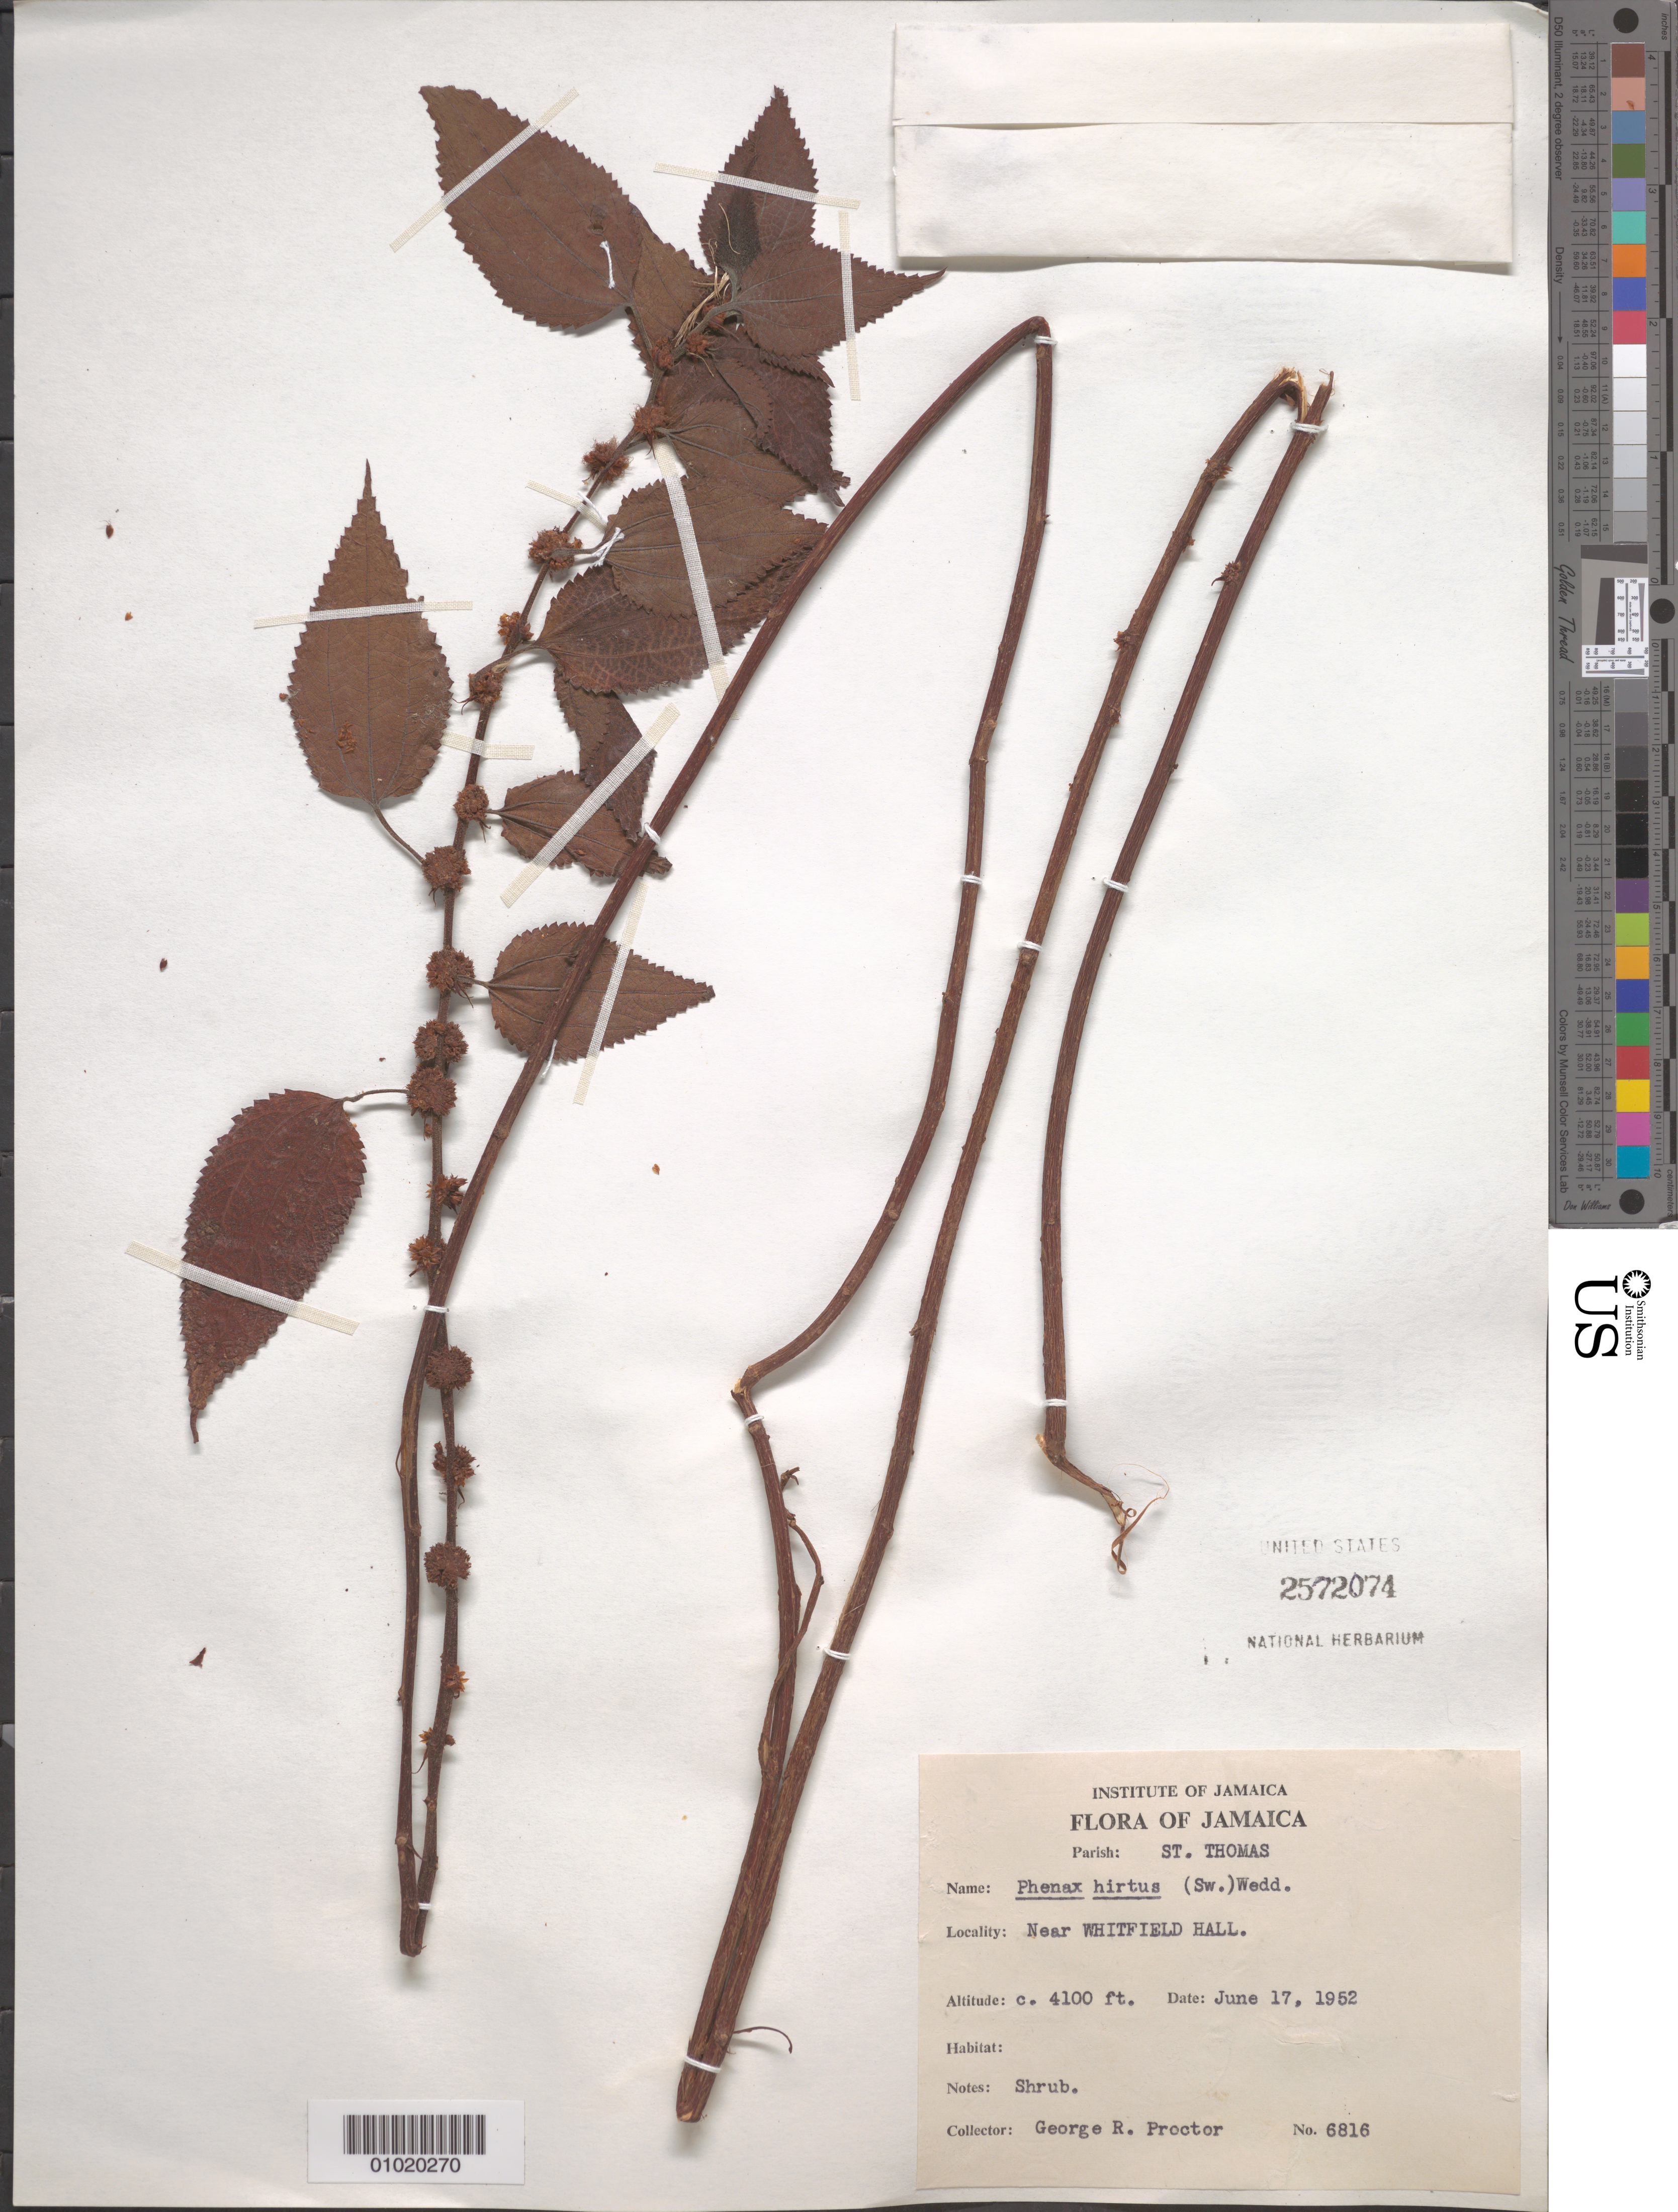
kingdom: Plantae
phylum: Tracheophyta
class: Magnoliopsida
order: Rosales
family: Urticaceae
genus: Phenax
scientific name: Phenax hirtus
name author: (Sw.) Wedd.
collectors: G. R. Proctor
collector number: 6816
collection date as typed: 17 Jun 1952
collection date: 1952-06-17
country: Jamaica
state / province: Saint Thomas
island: Jamaica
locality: Near Whitfield Hall.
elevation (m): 1250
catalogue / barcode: US 2572074